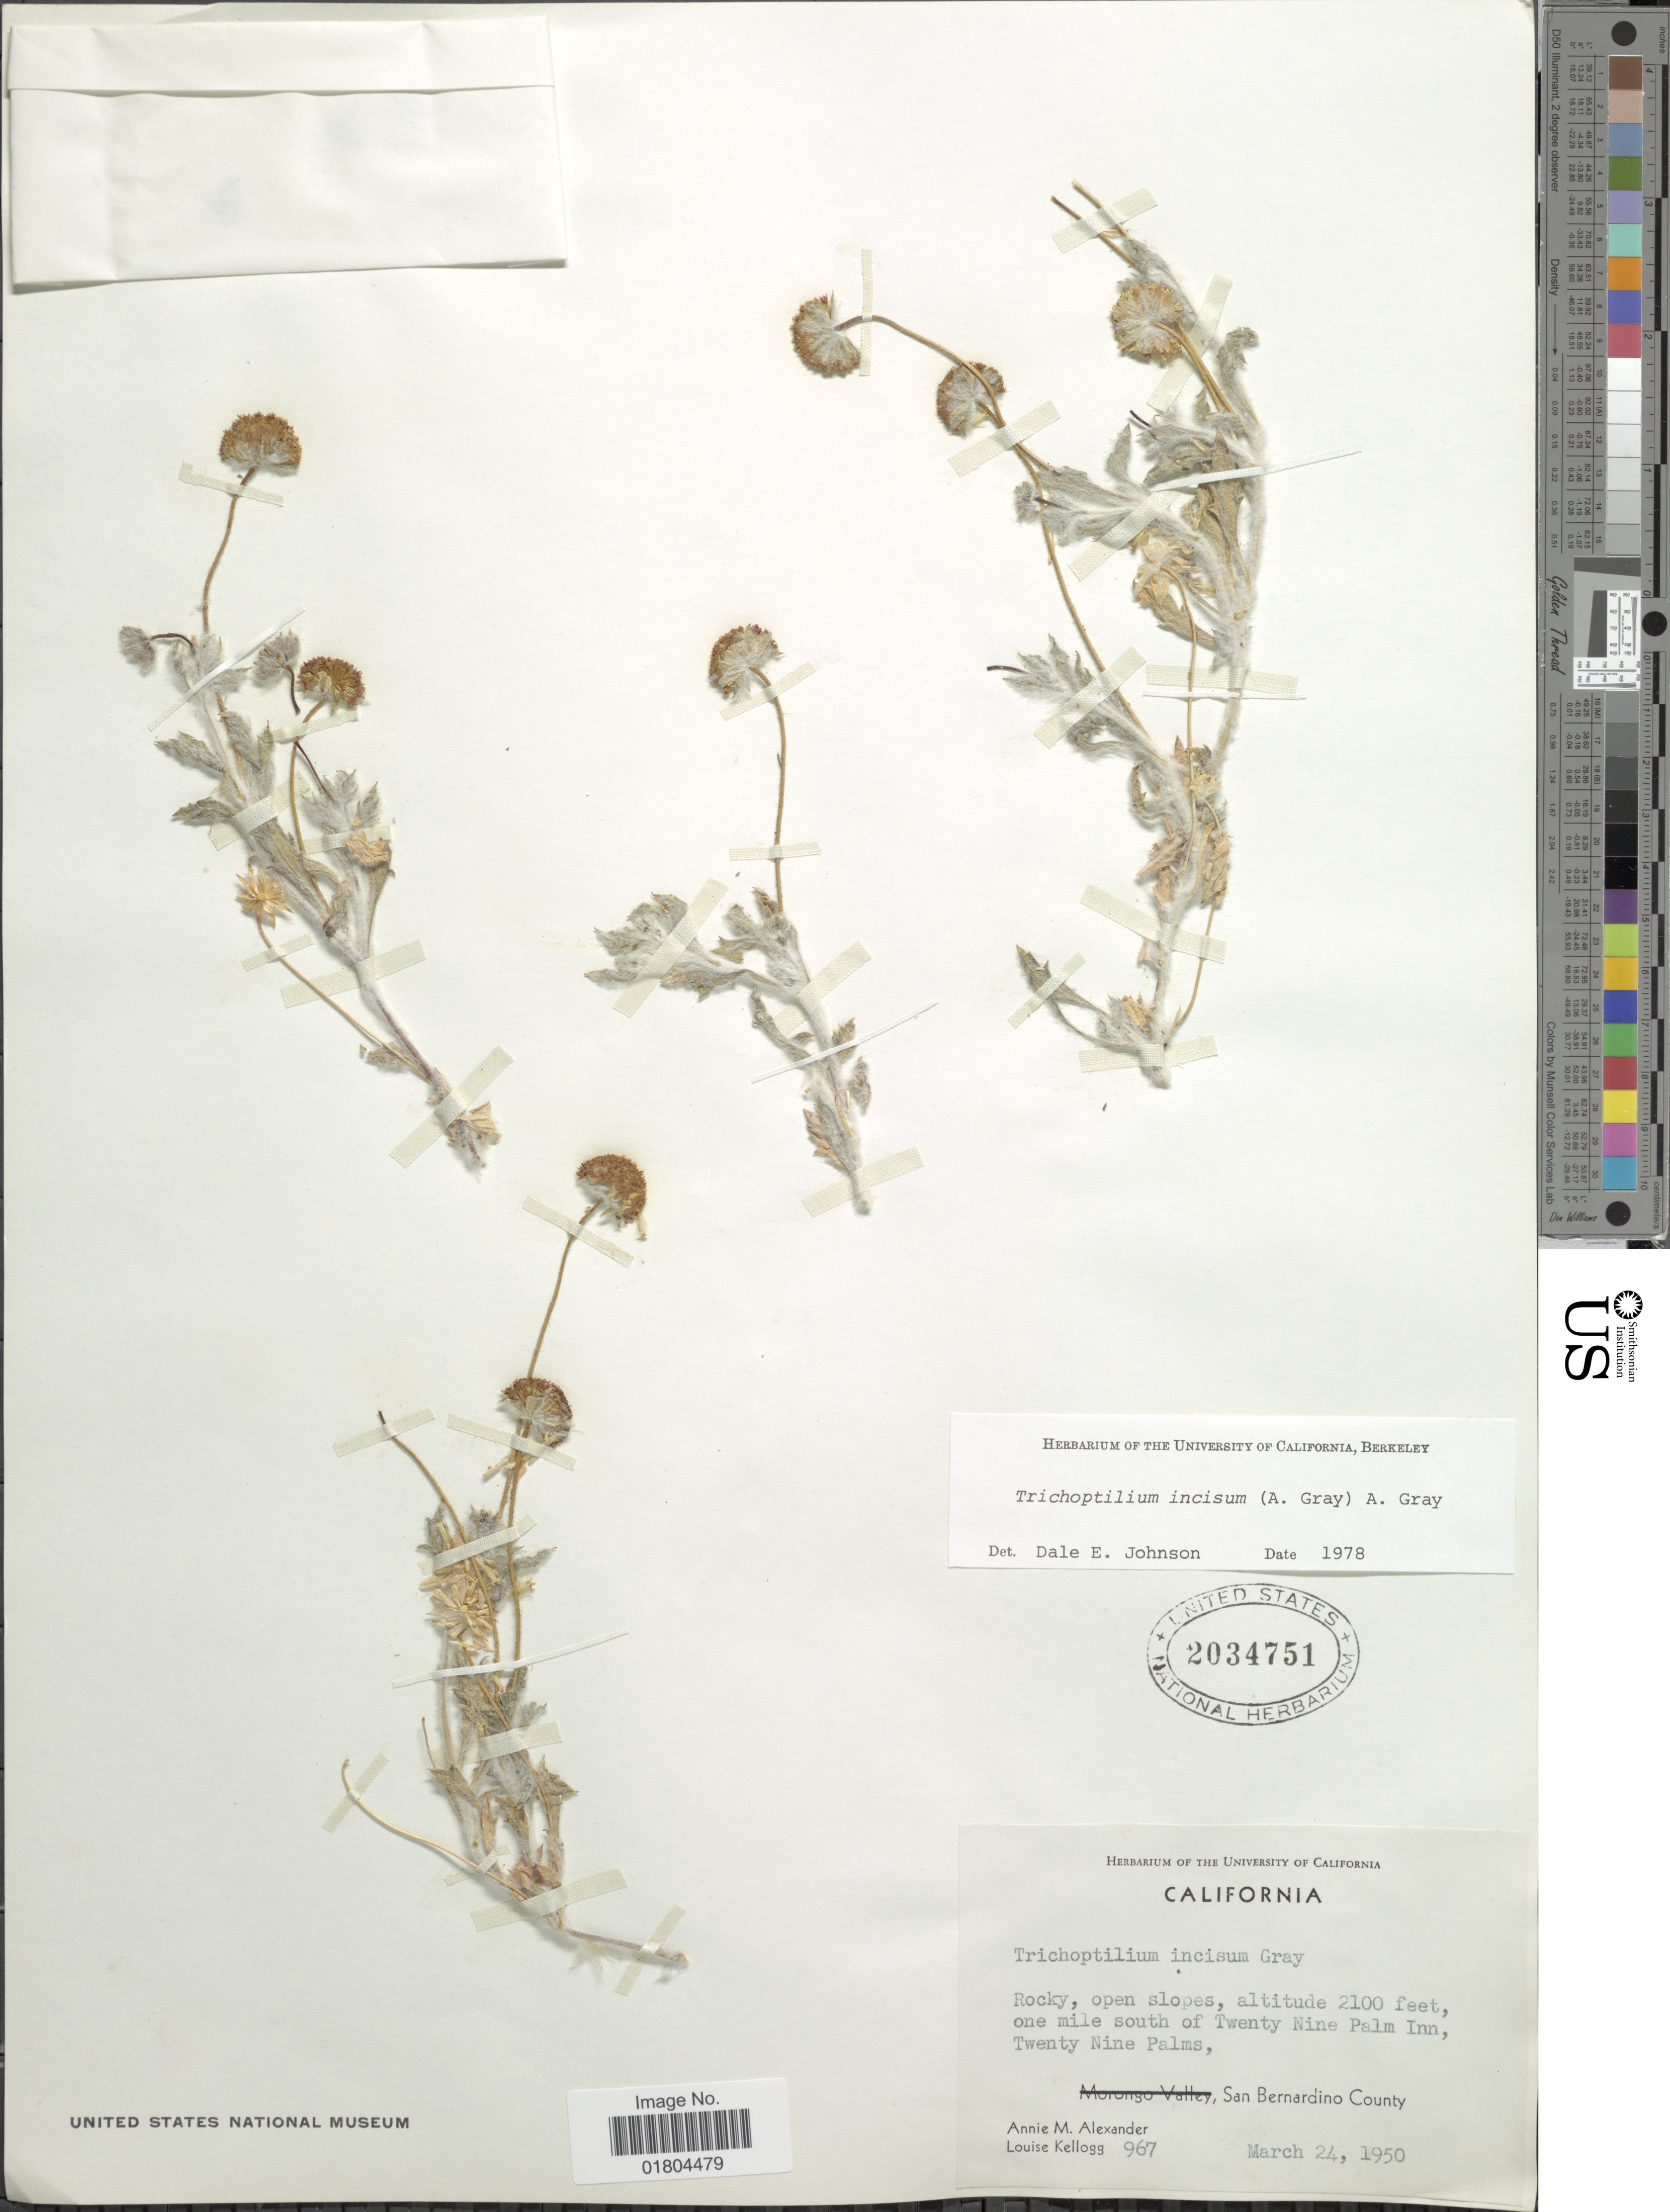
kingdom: Plantae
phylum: Tracheophyta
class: Magnoliopsida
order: Asterales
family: Asteraceae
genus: Trichoptilium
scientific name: Trichoptilium incisum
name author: (A. Gray) A. Gray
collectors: A. M. Alexander & L. Kellogg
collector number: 967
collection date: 1950-03-24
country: United States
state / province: California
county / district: San Bernardino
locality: Rocky, open slopes, one mile south of Twenty Nine Palm Inn, Twenty Nine Palms, San Bernardino County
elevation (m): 640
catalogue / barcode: US 2034751